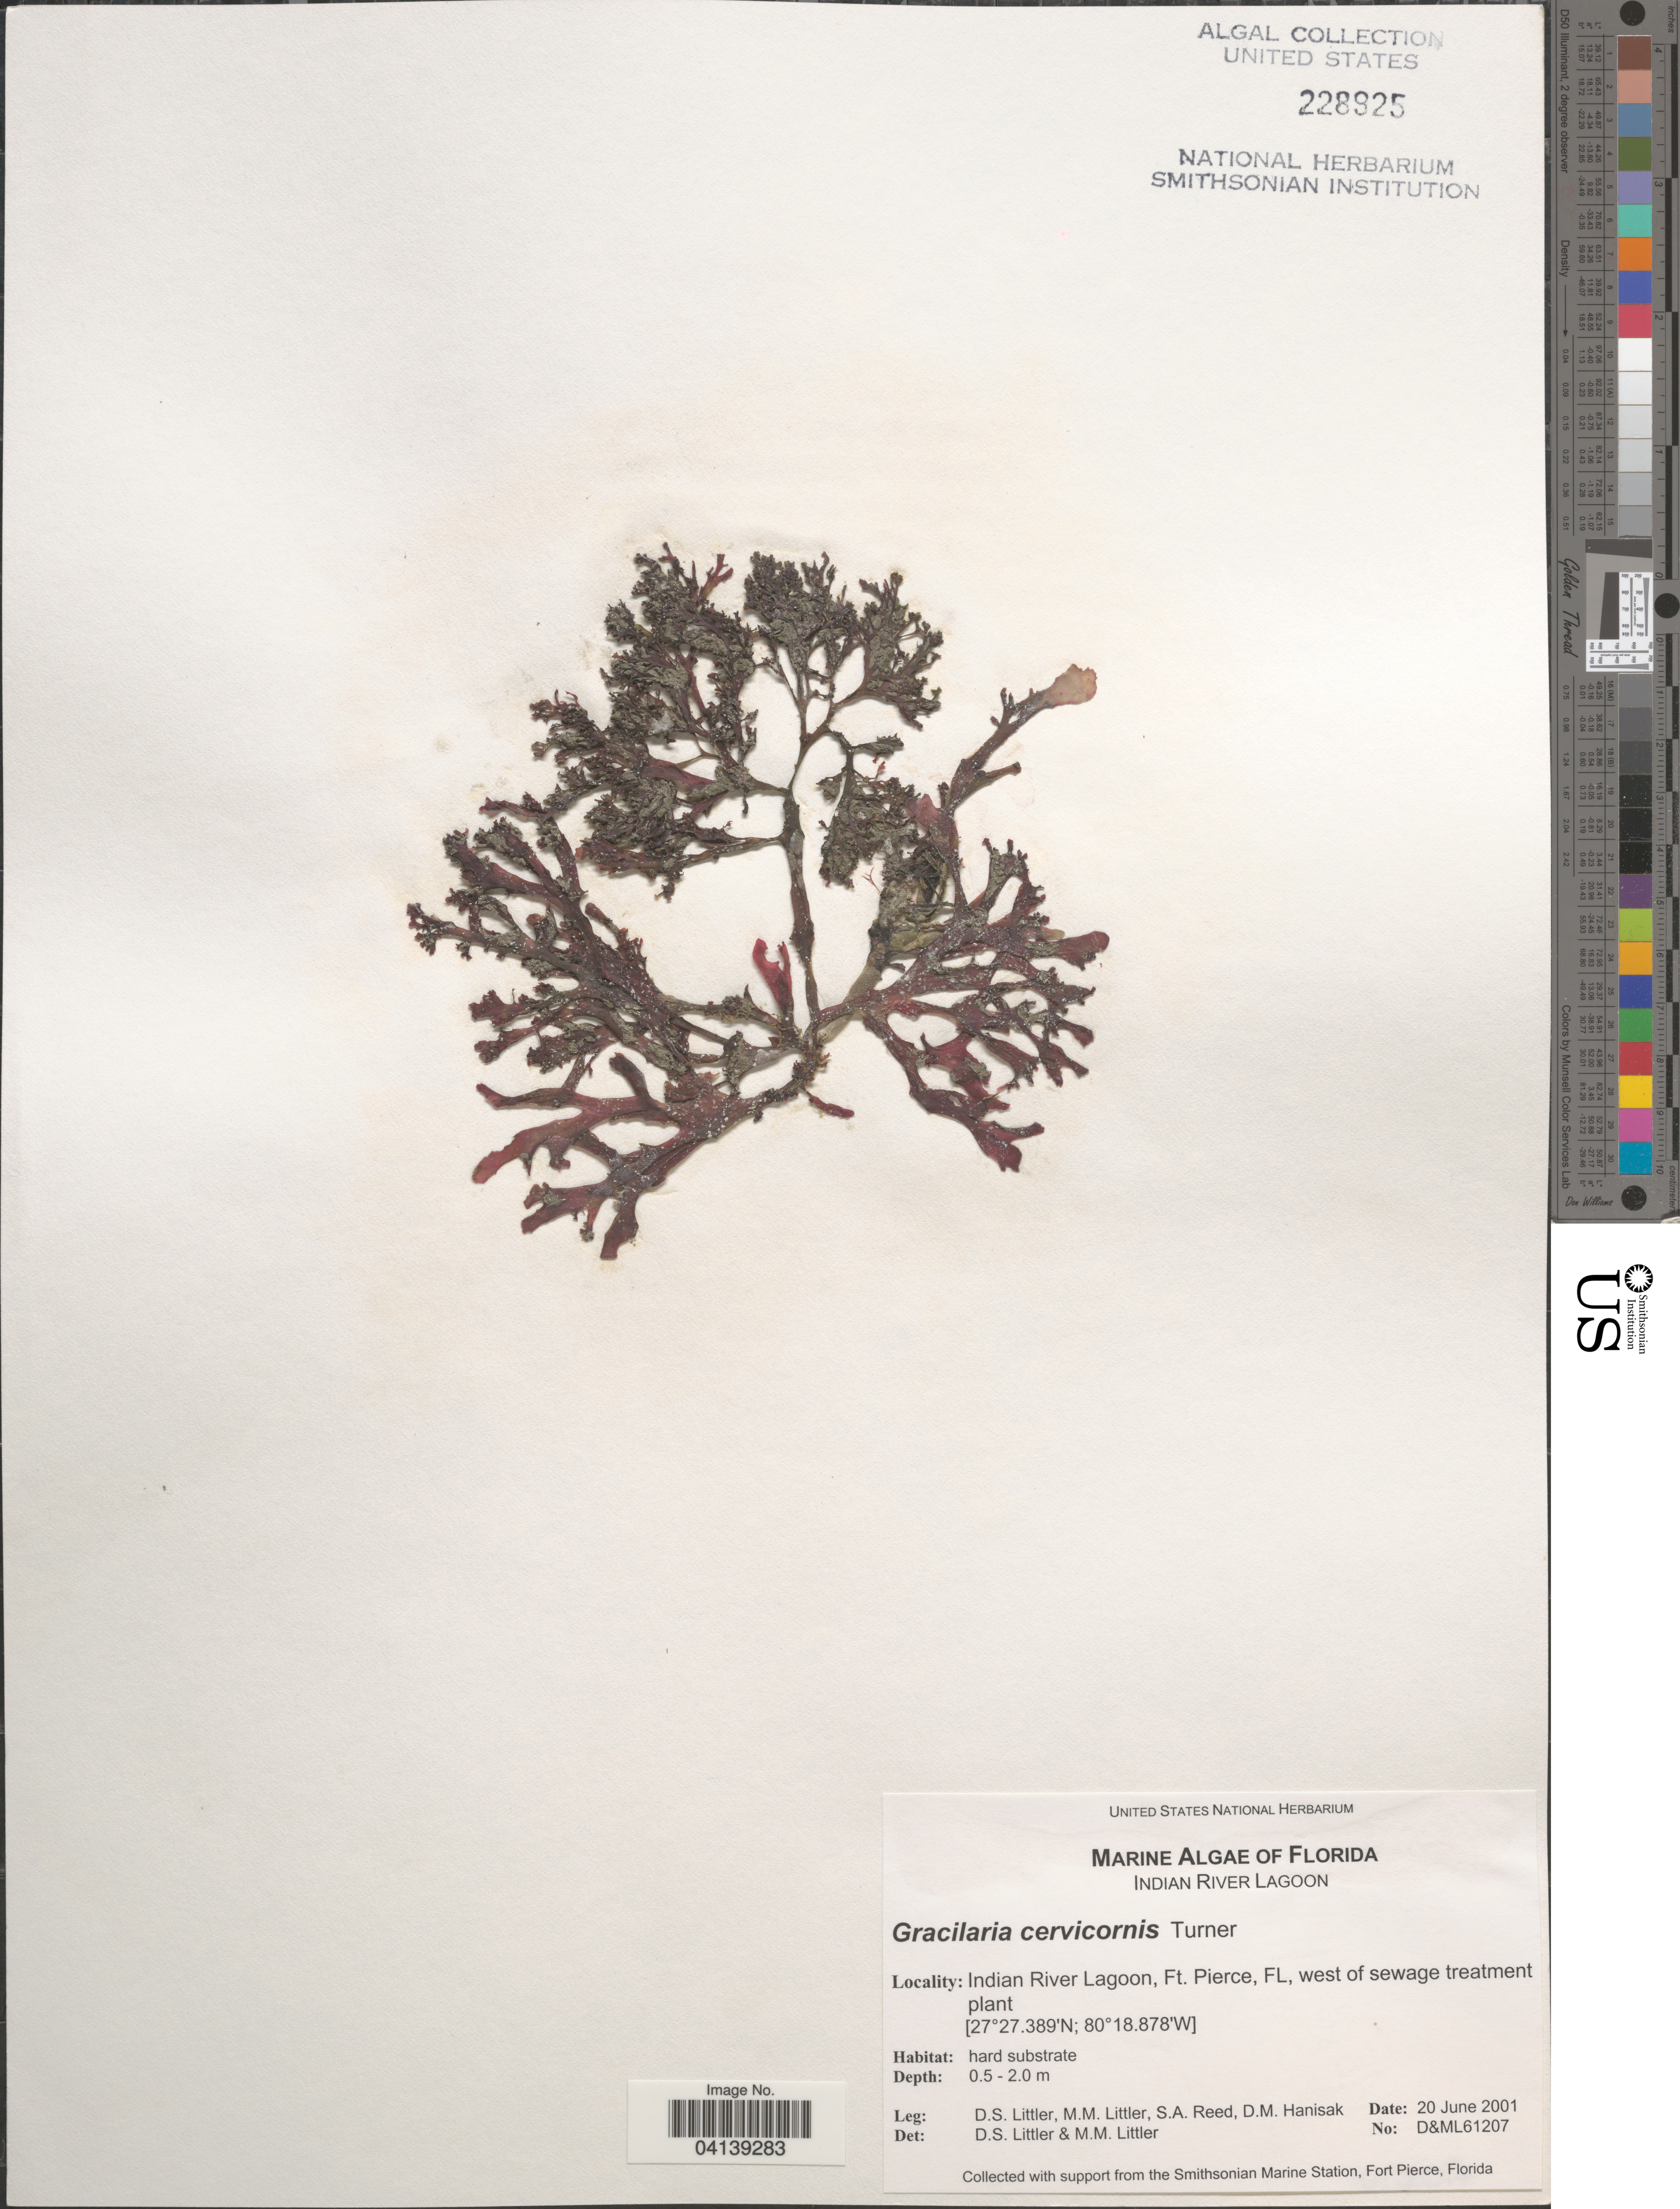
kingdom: Plantae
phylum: Rhodophyta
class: Florideophyceae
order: Gracilariales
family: Gracilariaceae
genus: Gracilaria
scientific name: Gracilaria cervicornis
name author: (Turner) J. Agardh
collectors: D. S. Littler, S. Reed & D. Hanisak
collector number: D&ML61207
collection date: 2001-06-20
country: United States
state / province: Florida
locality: Indian River Lagoon, Ft. Pierce, west of sewage treatment plant.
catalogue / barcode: US 228925